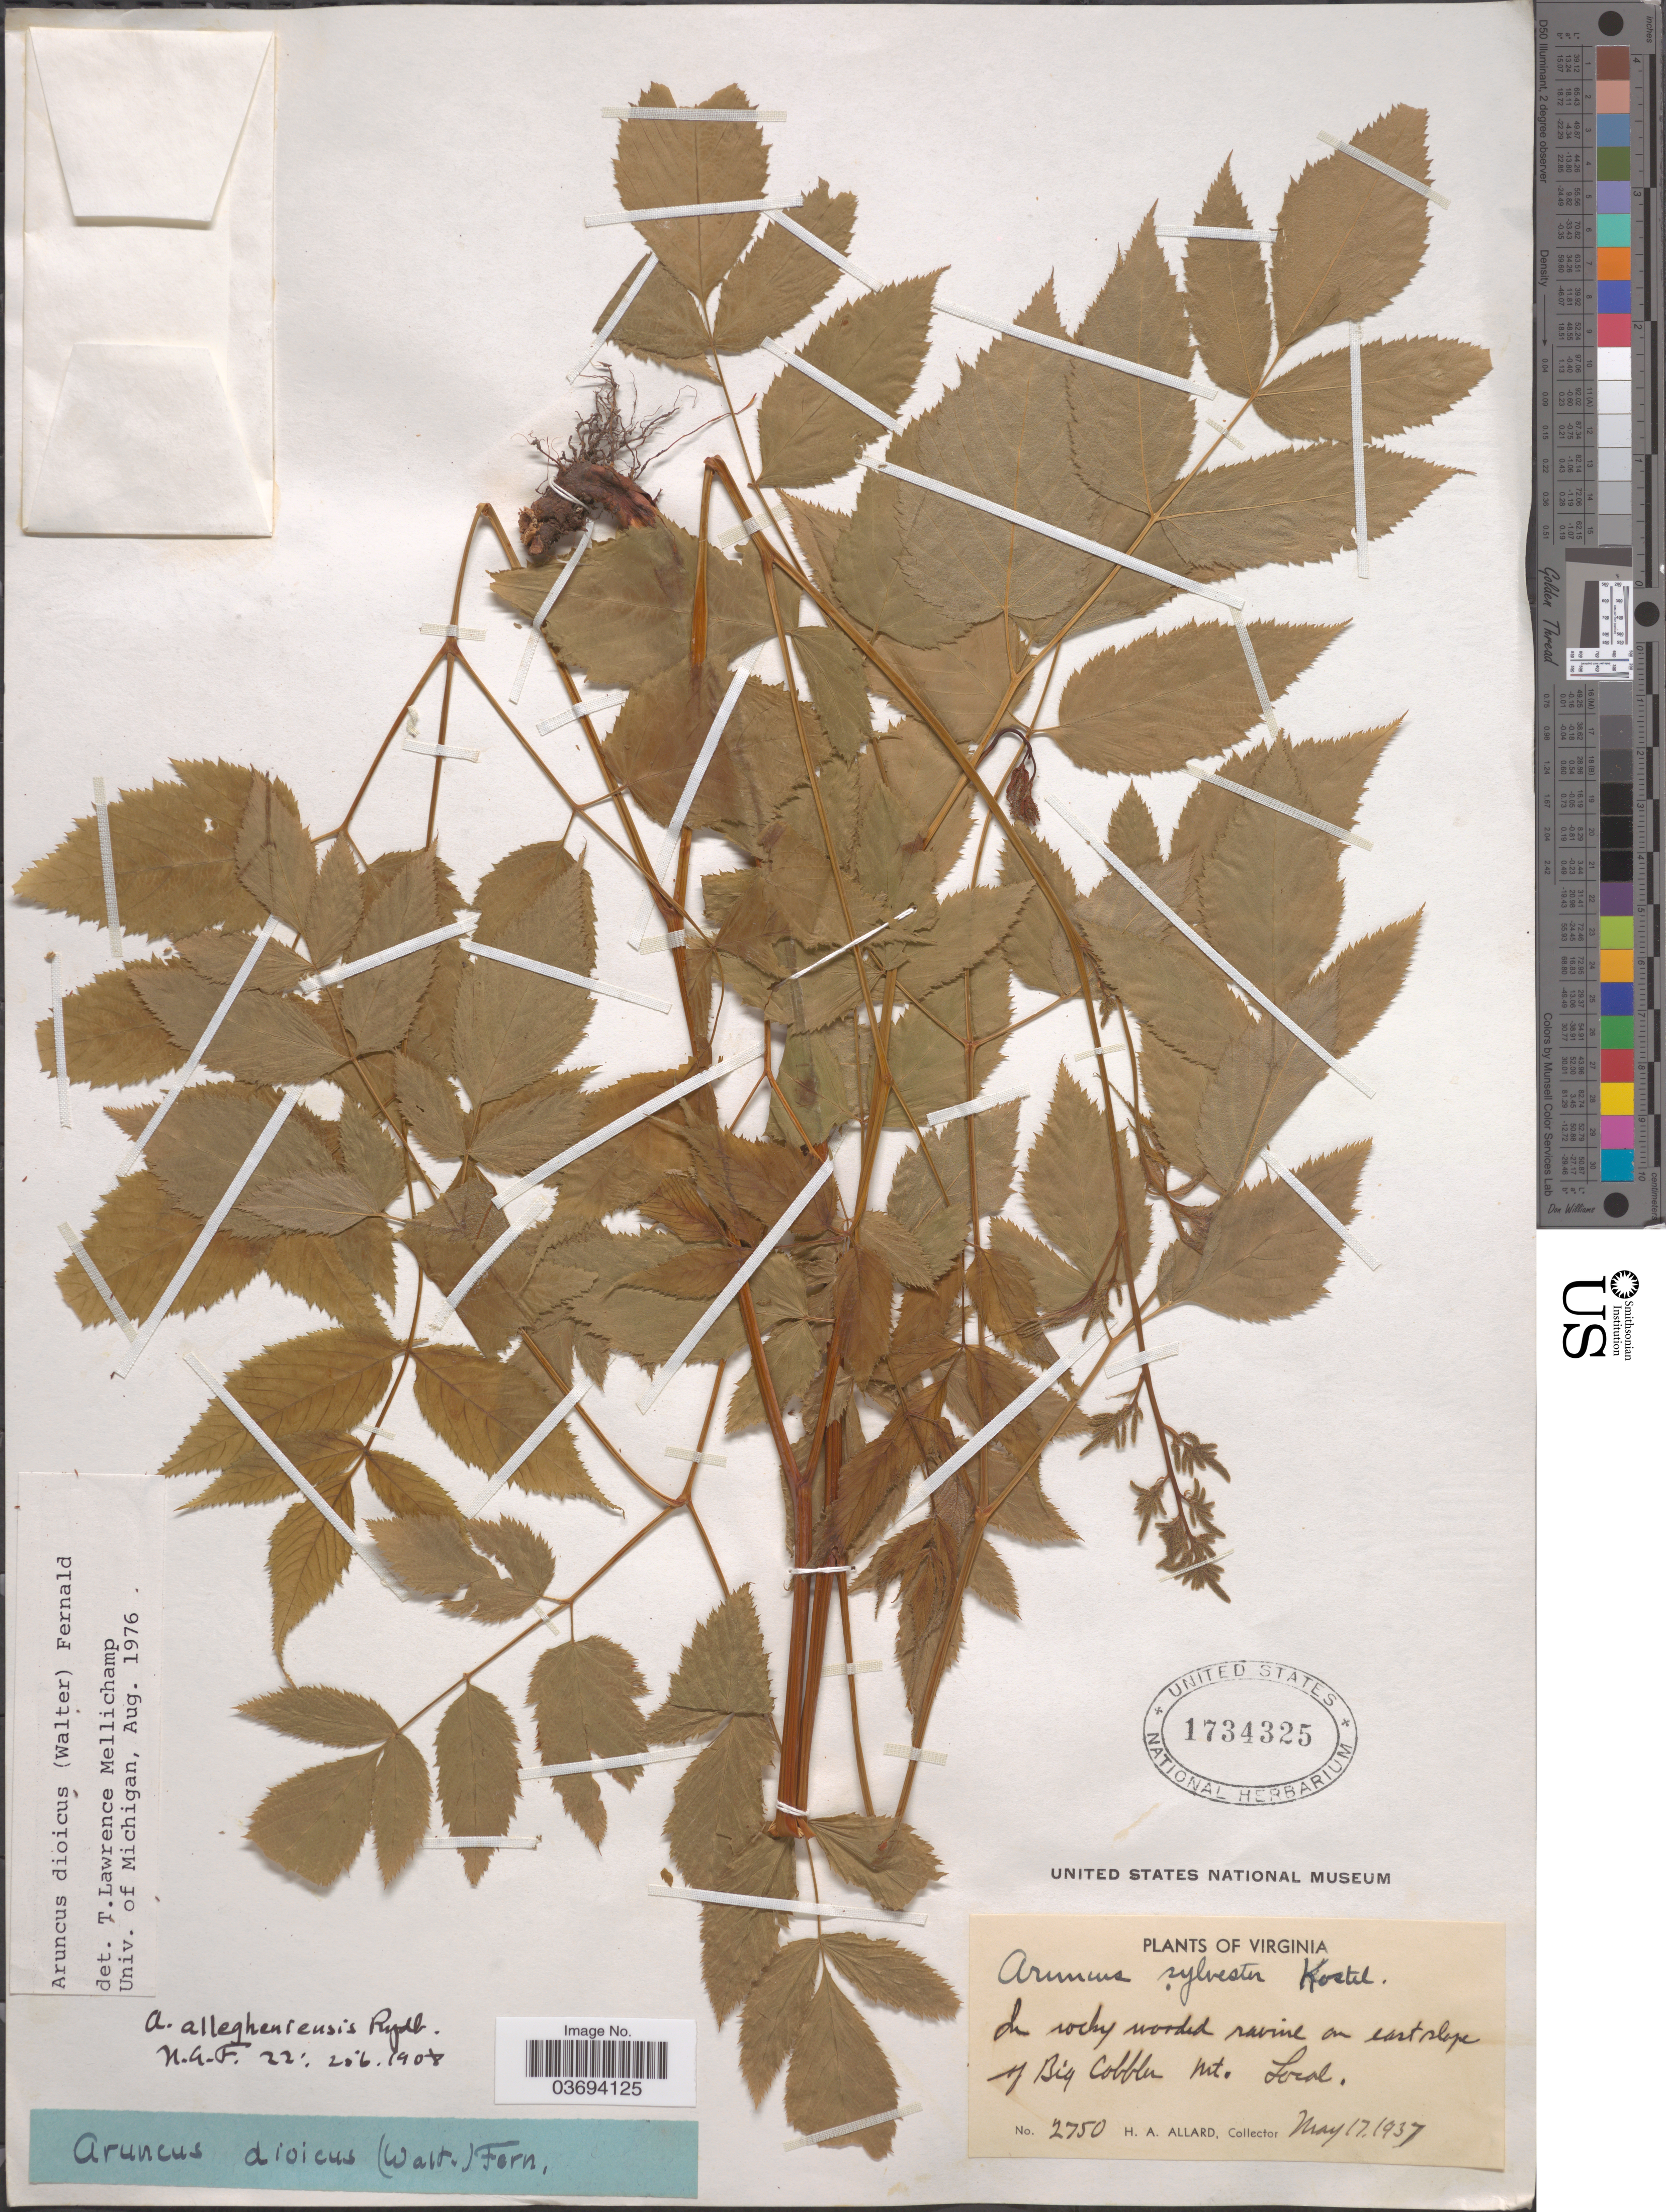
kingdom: Plantae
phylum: Tracheophyta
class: Magnoliopsida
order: Rosales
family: Rosaceae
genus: Aruncus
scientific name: Aruncus dioicus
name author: (Walter) Fernald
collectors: H. A. Allard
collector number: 2750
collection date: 1937-05-17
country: United States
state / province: Virginia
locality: In rocky wooded ravine on east slope of Big Cobbler Mt.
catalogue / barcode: US 1734325